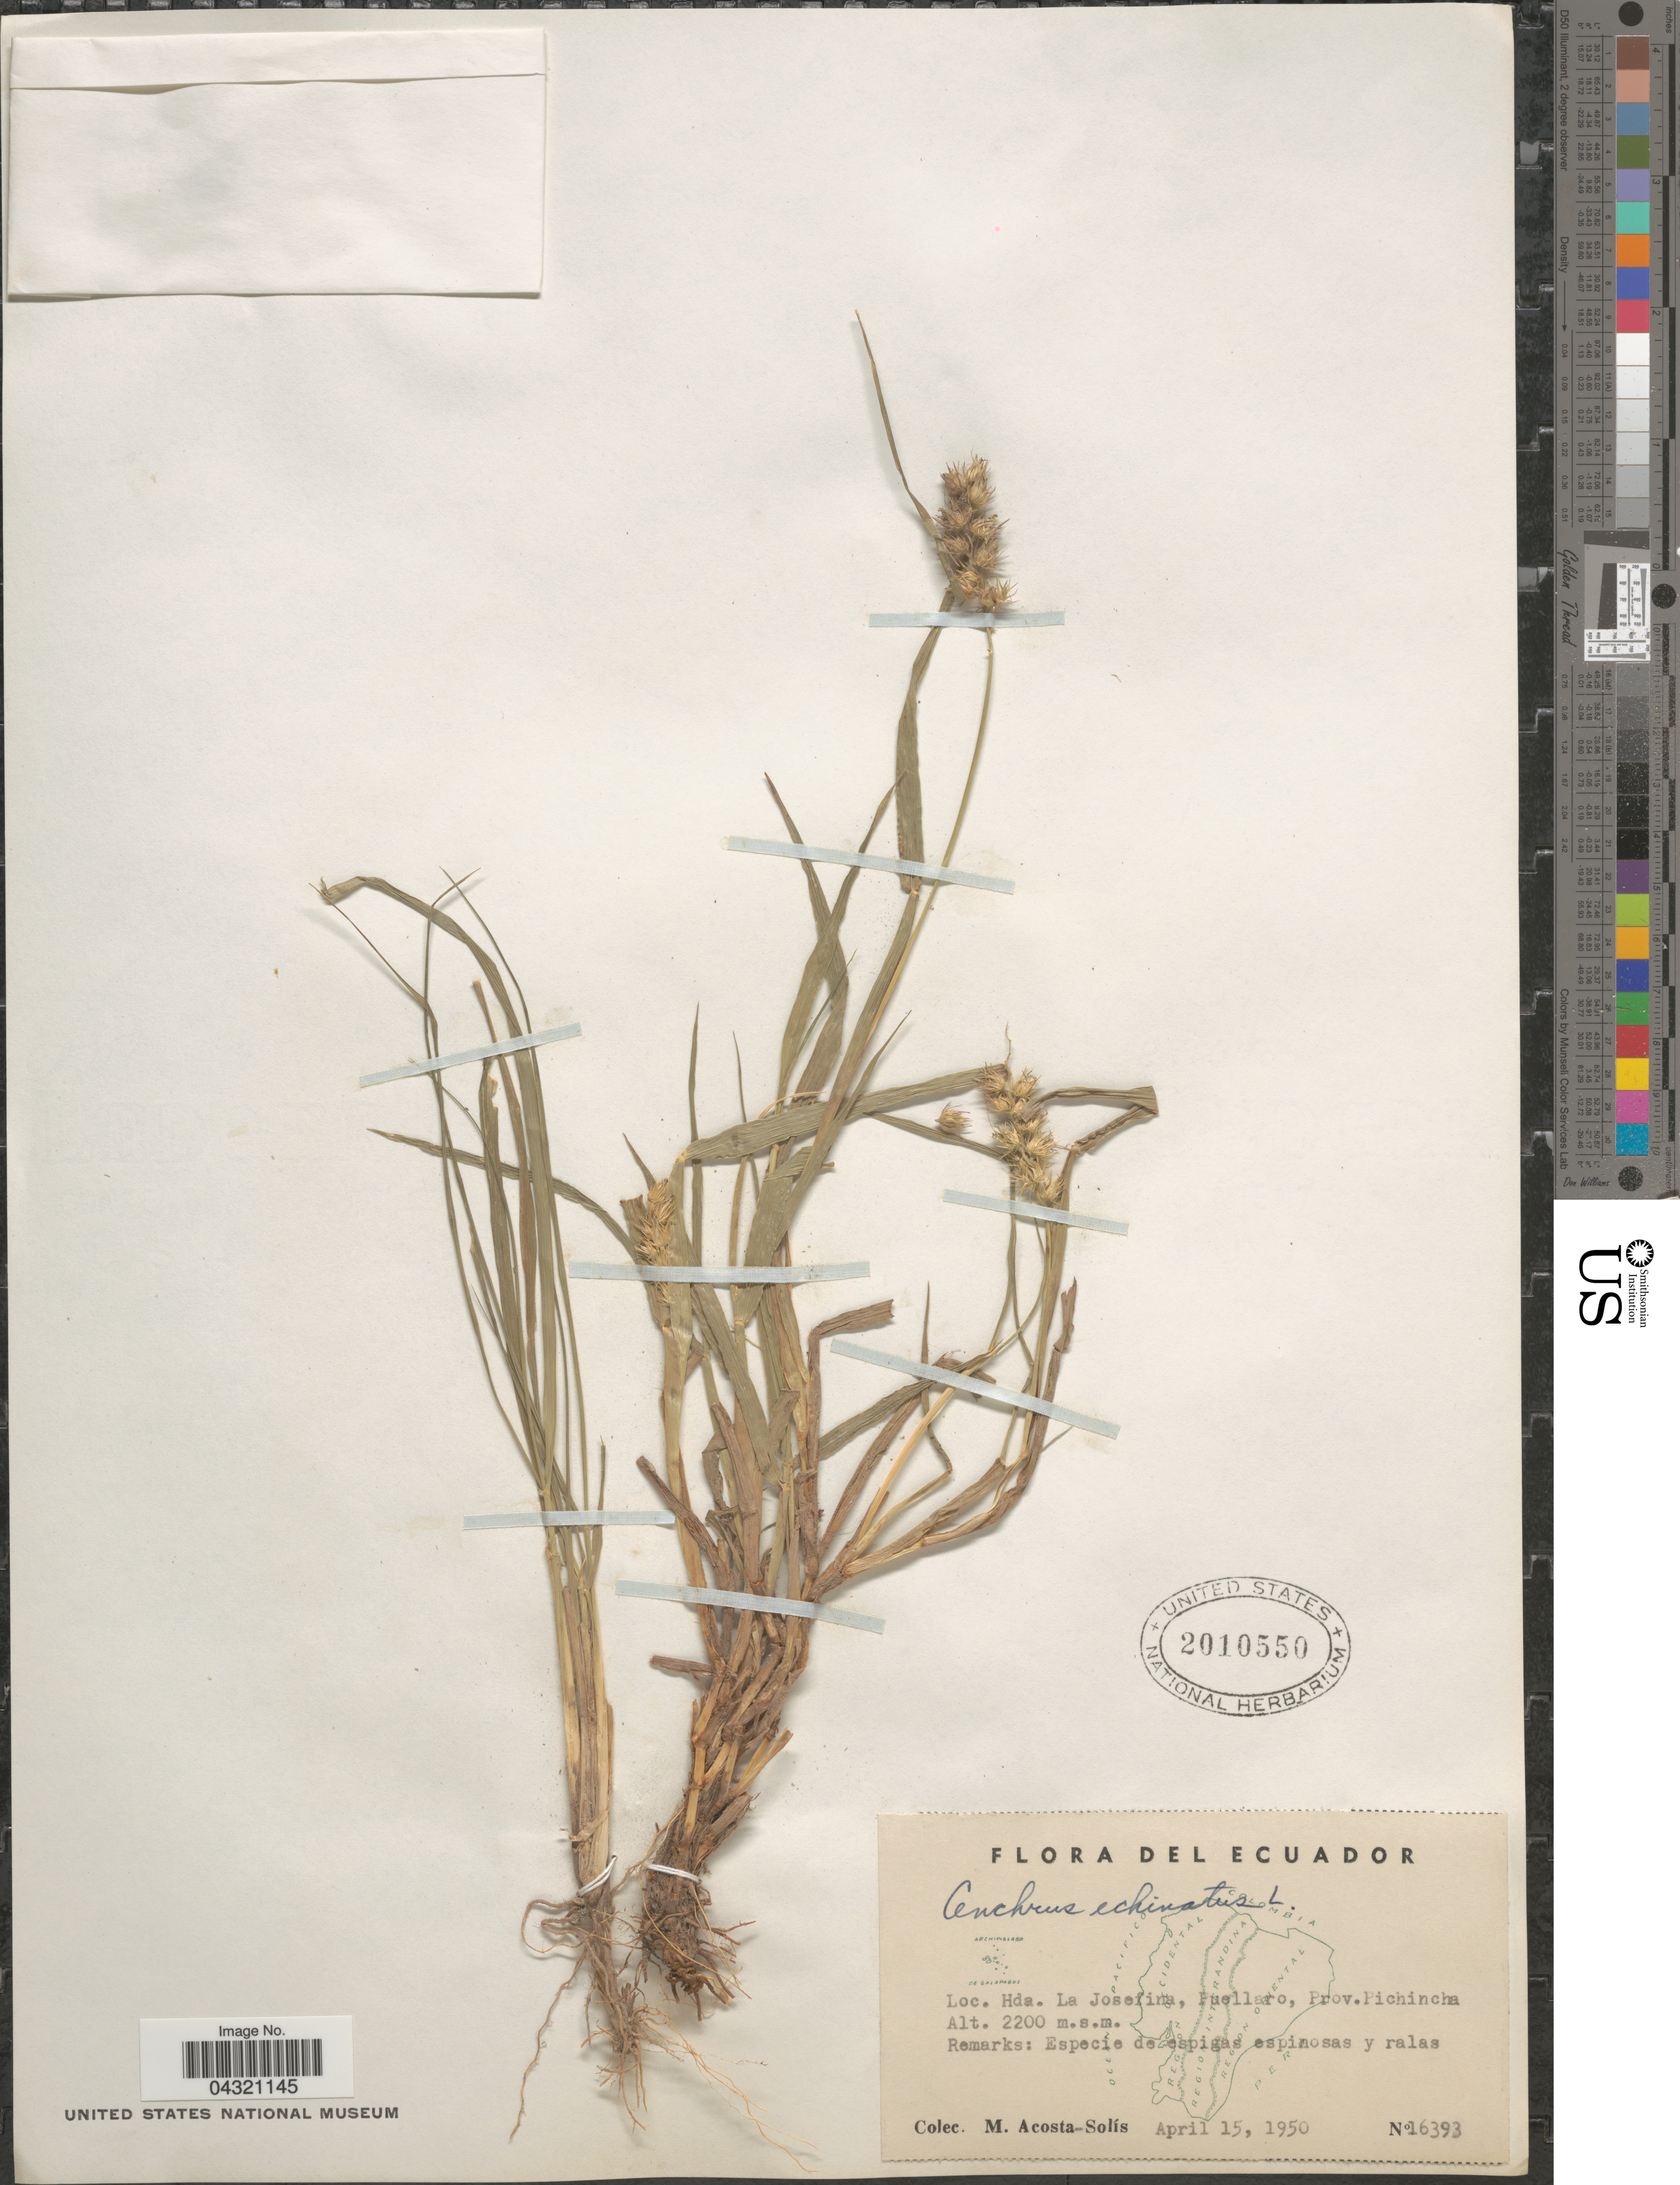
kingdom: Plantae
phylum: Tracheophyta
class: Liliopsida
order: Poales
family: Poaceae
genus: Cenchrus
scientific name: Cenchrus echinatus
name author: L.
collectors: M. Acosta Solis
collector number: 16393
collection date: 1950-04-15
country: Ecuador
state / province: Pichincha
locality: Hda. La Josefina, Puellaro.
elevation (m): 2200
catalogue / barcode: US 2010550